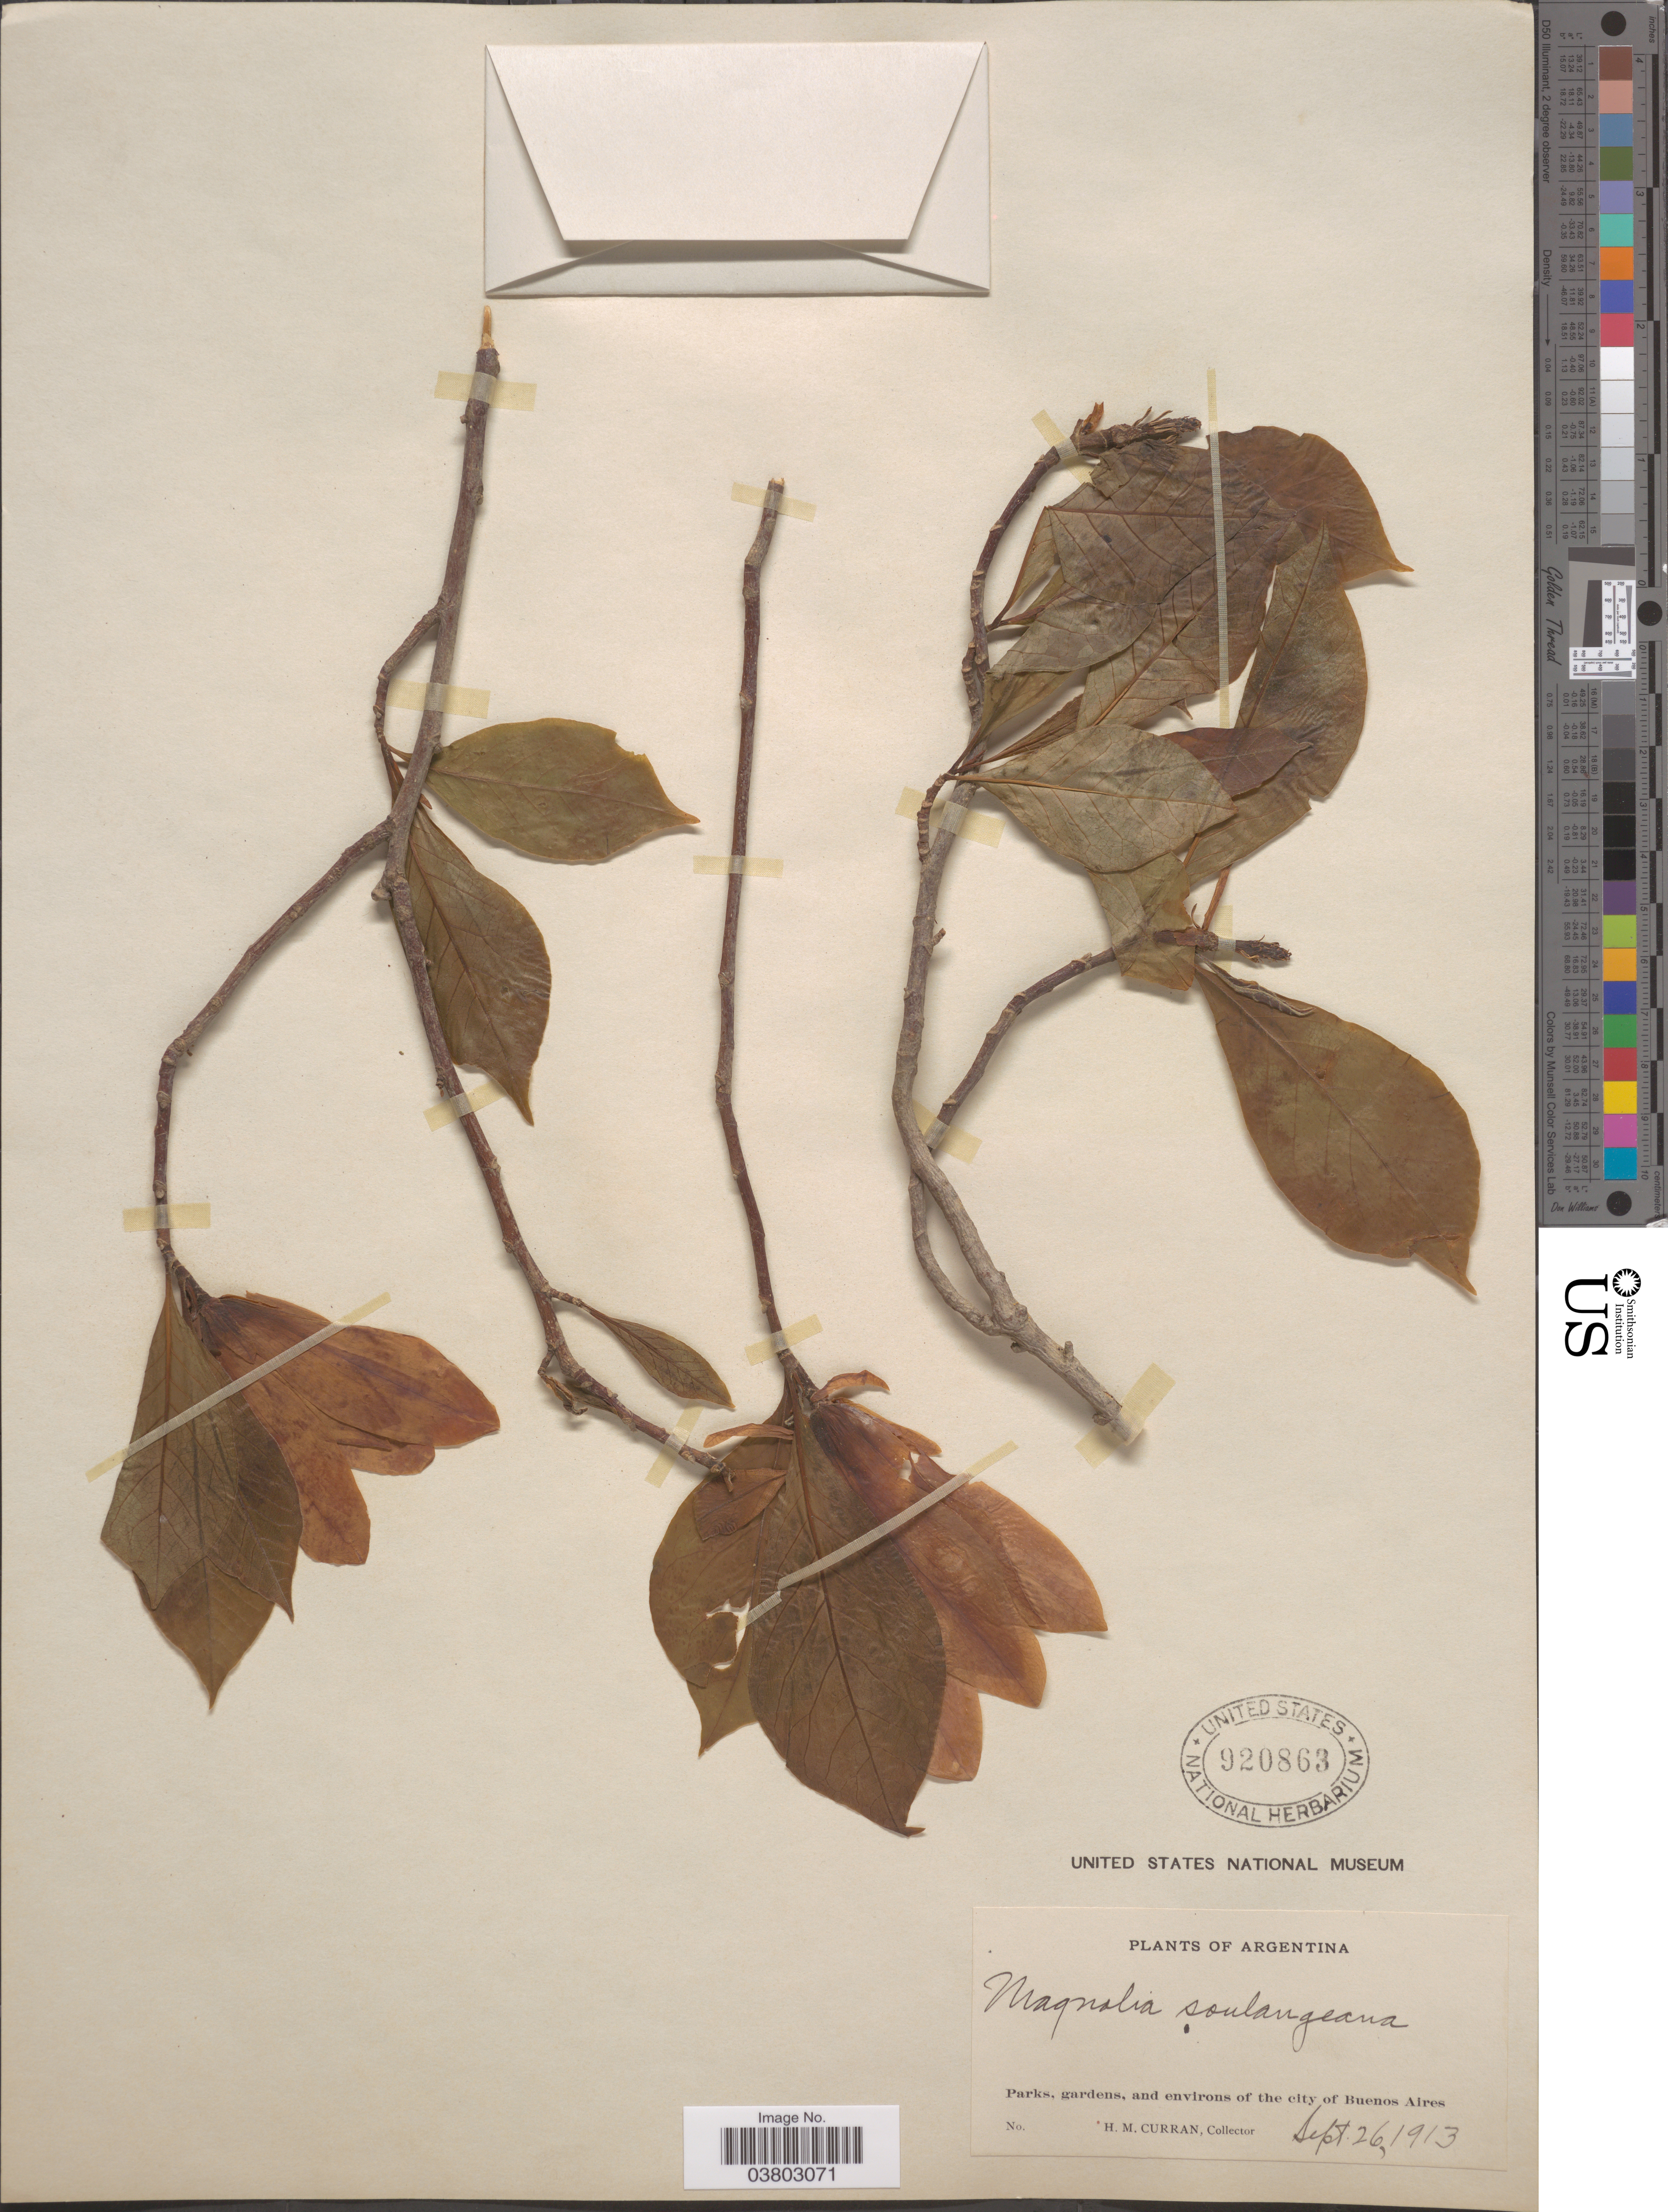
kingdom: Plantae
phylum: Tracheophyta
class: Magnoliopsida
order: Magnoliales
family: Magnoliaceae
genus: Magnolia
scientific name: Magnolia x soulangeana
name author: Soul.-Bod.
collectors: H. M. Curran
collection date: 1913-09-26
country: Argentina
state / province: Buenos Aires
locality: Parks, gardens, and environs of the city of Buenos Aires.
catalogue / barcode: US 920863